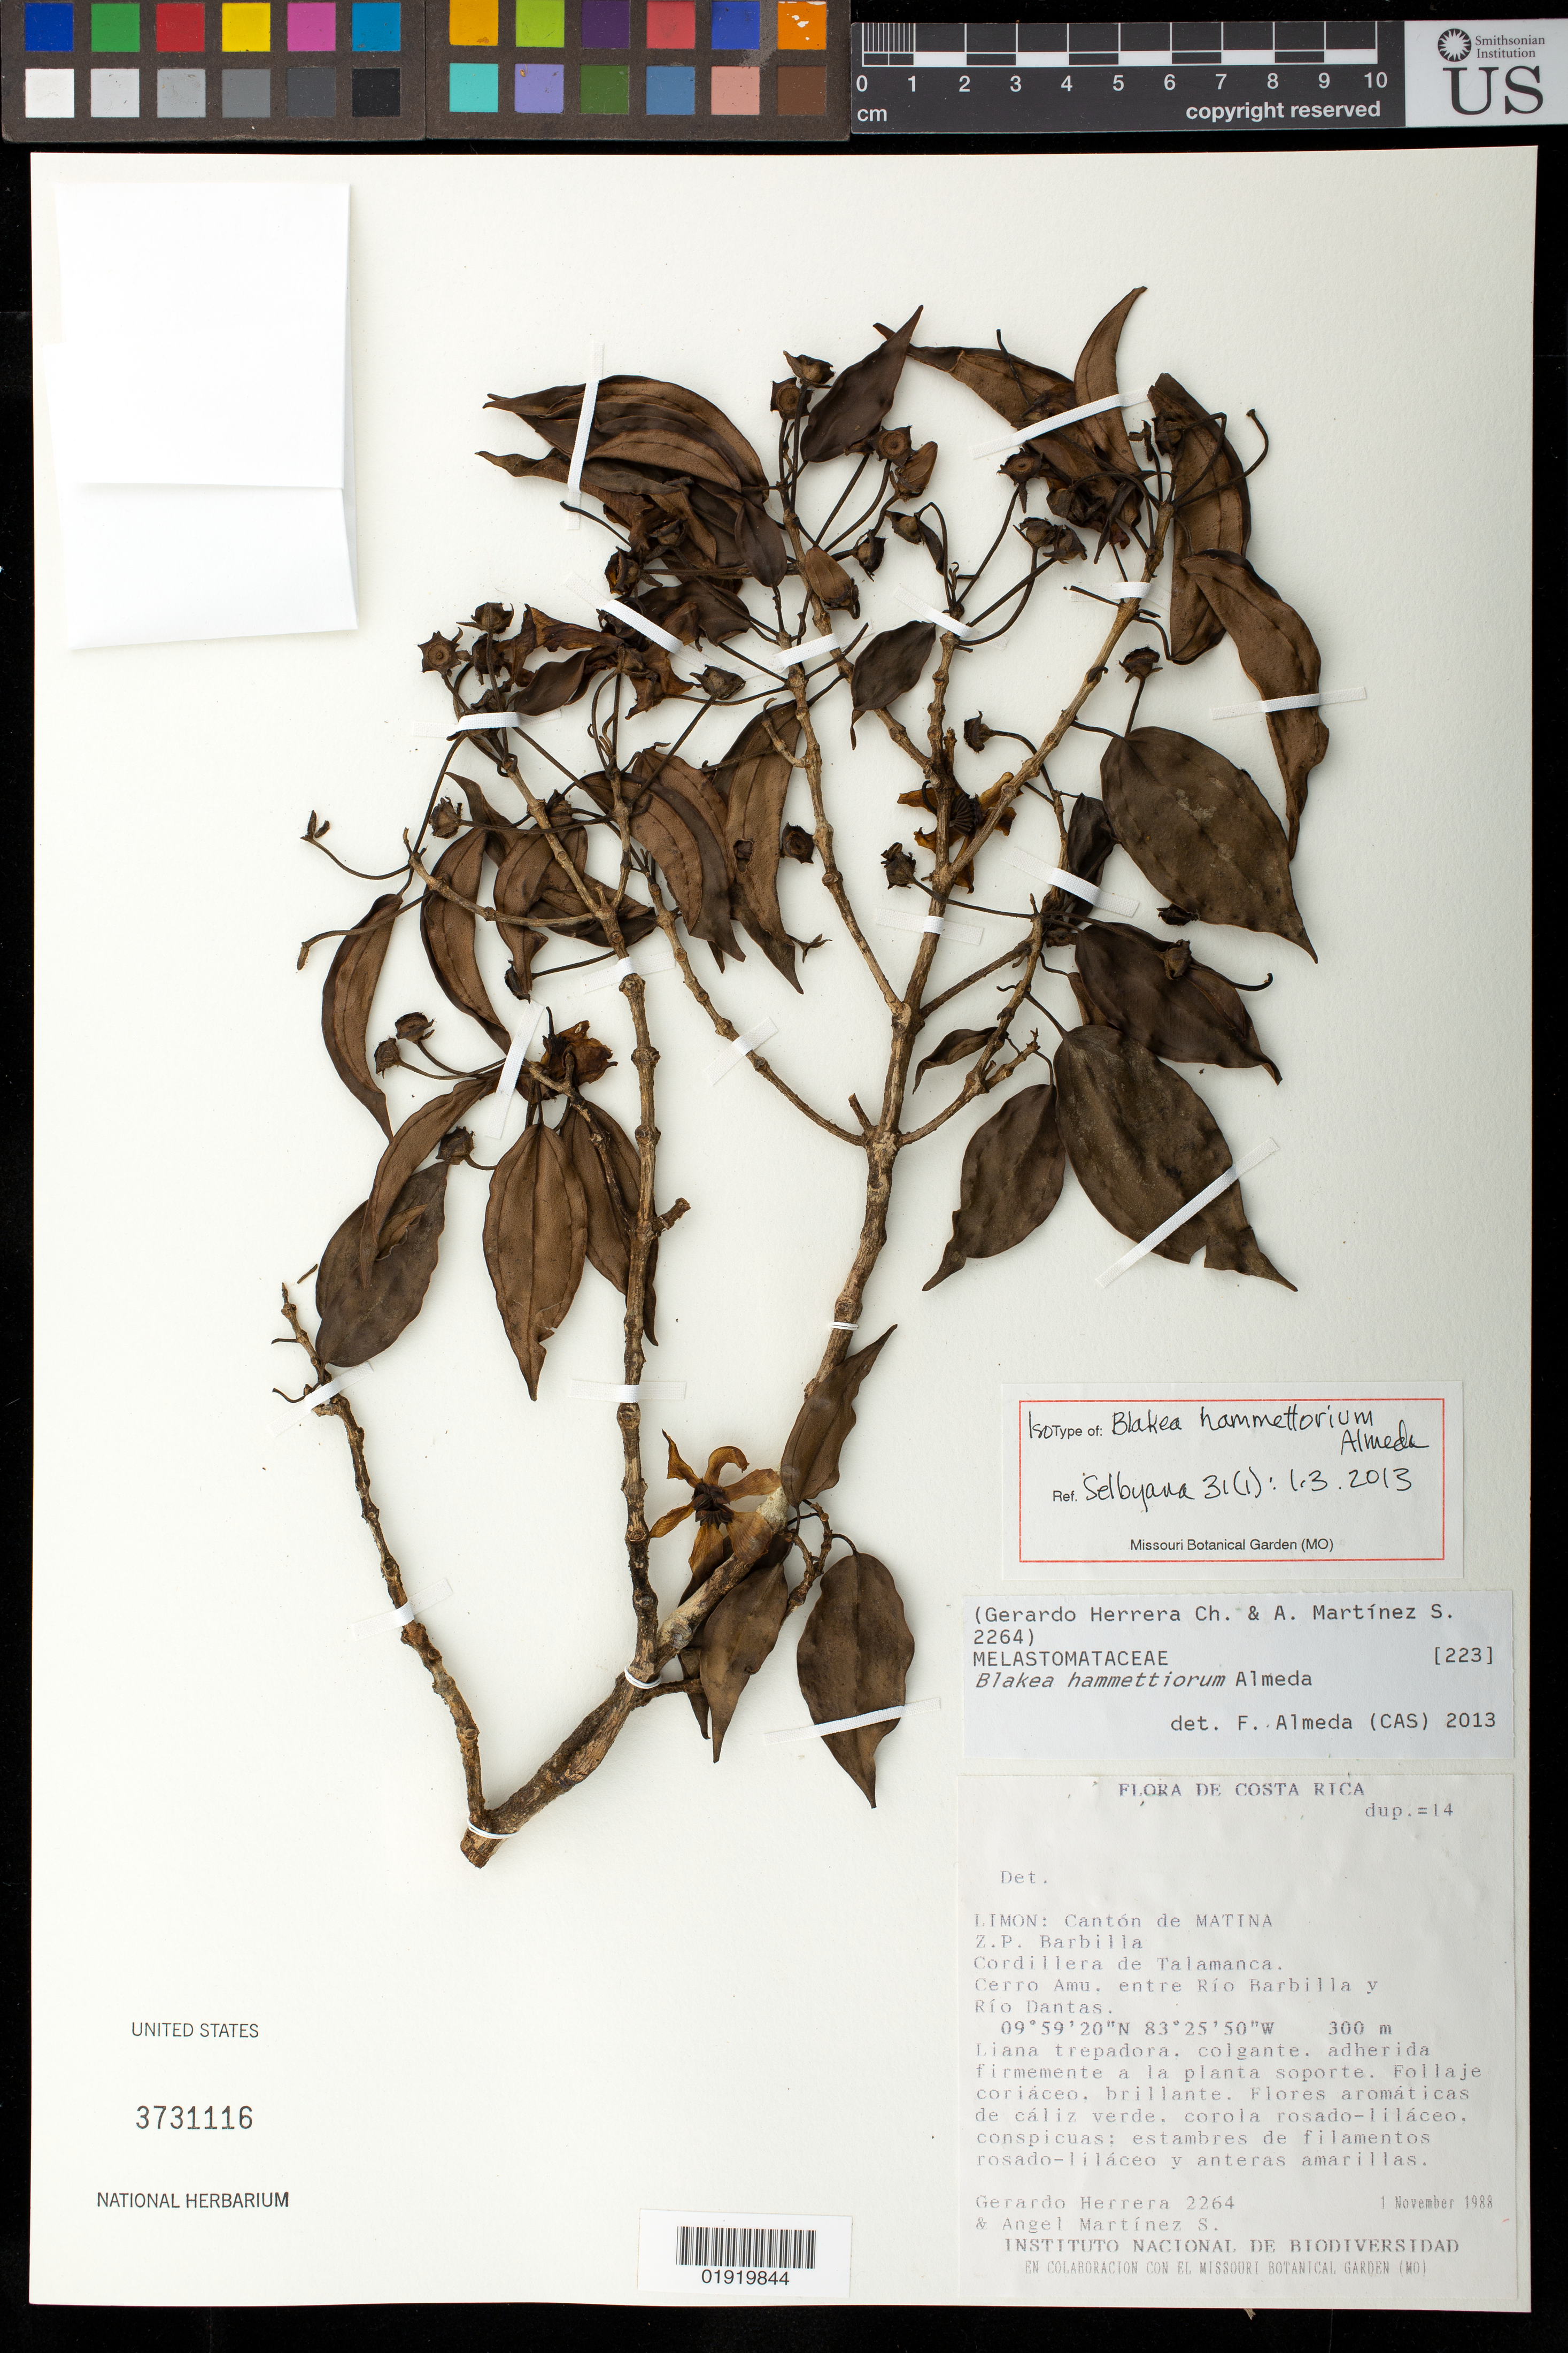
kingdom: Plantae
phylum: Tracheophyta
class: Magnoliopsida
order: Myrtales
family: Melastomataceae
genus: Blakea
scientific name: Blakea hammettiorum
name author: Almeda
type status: Isotype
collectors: G. Herrera & A. Martínez S.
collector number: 2264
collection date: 1988-11-01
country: Costa Rica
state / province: Limón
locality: Limon: Cantón de Matina. Cordillera de Talamanca. Cerro Amu, entre Rio Barbilla y Rio Dantas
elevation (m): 300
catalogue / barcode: US 3731116